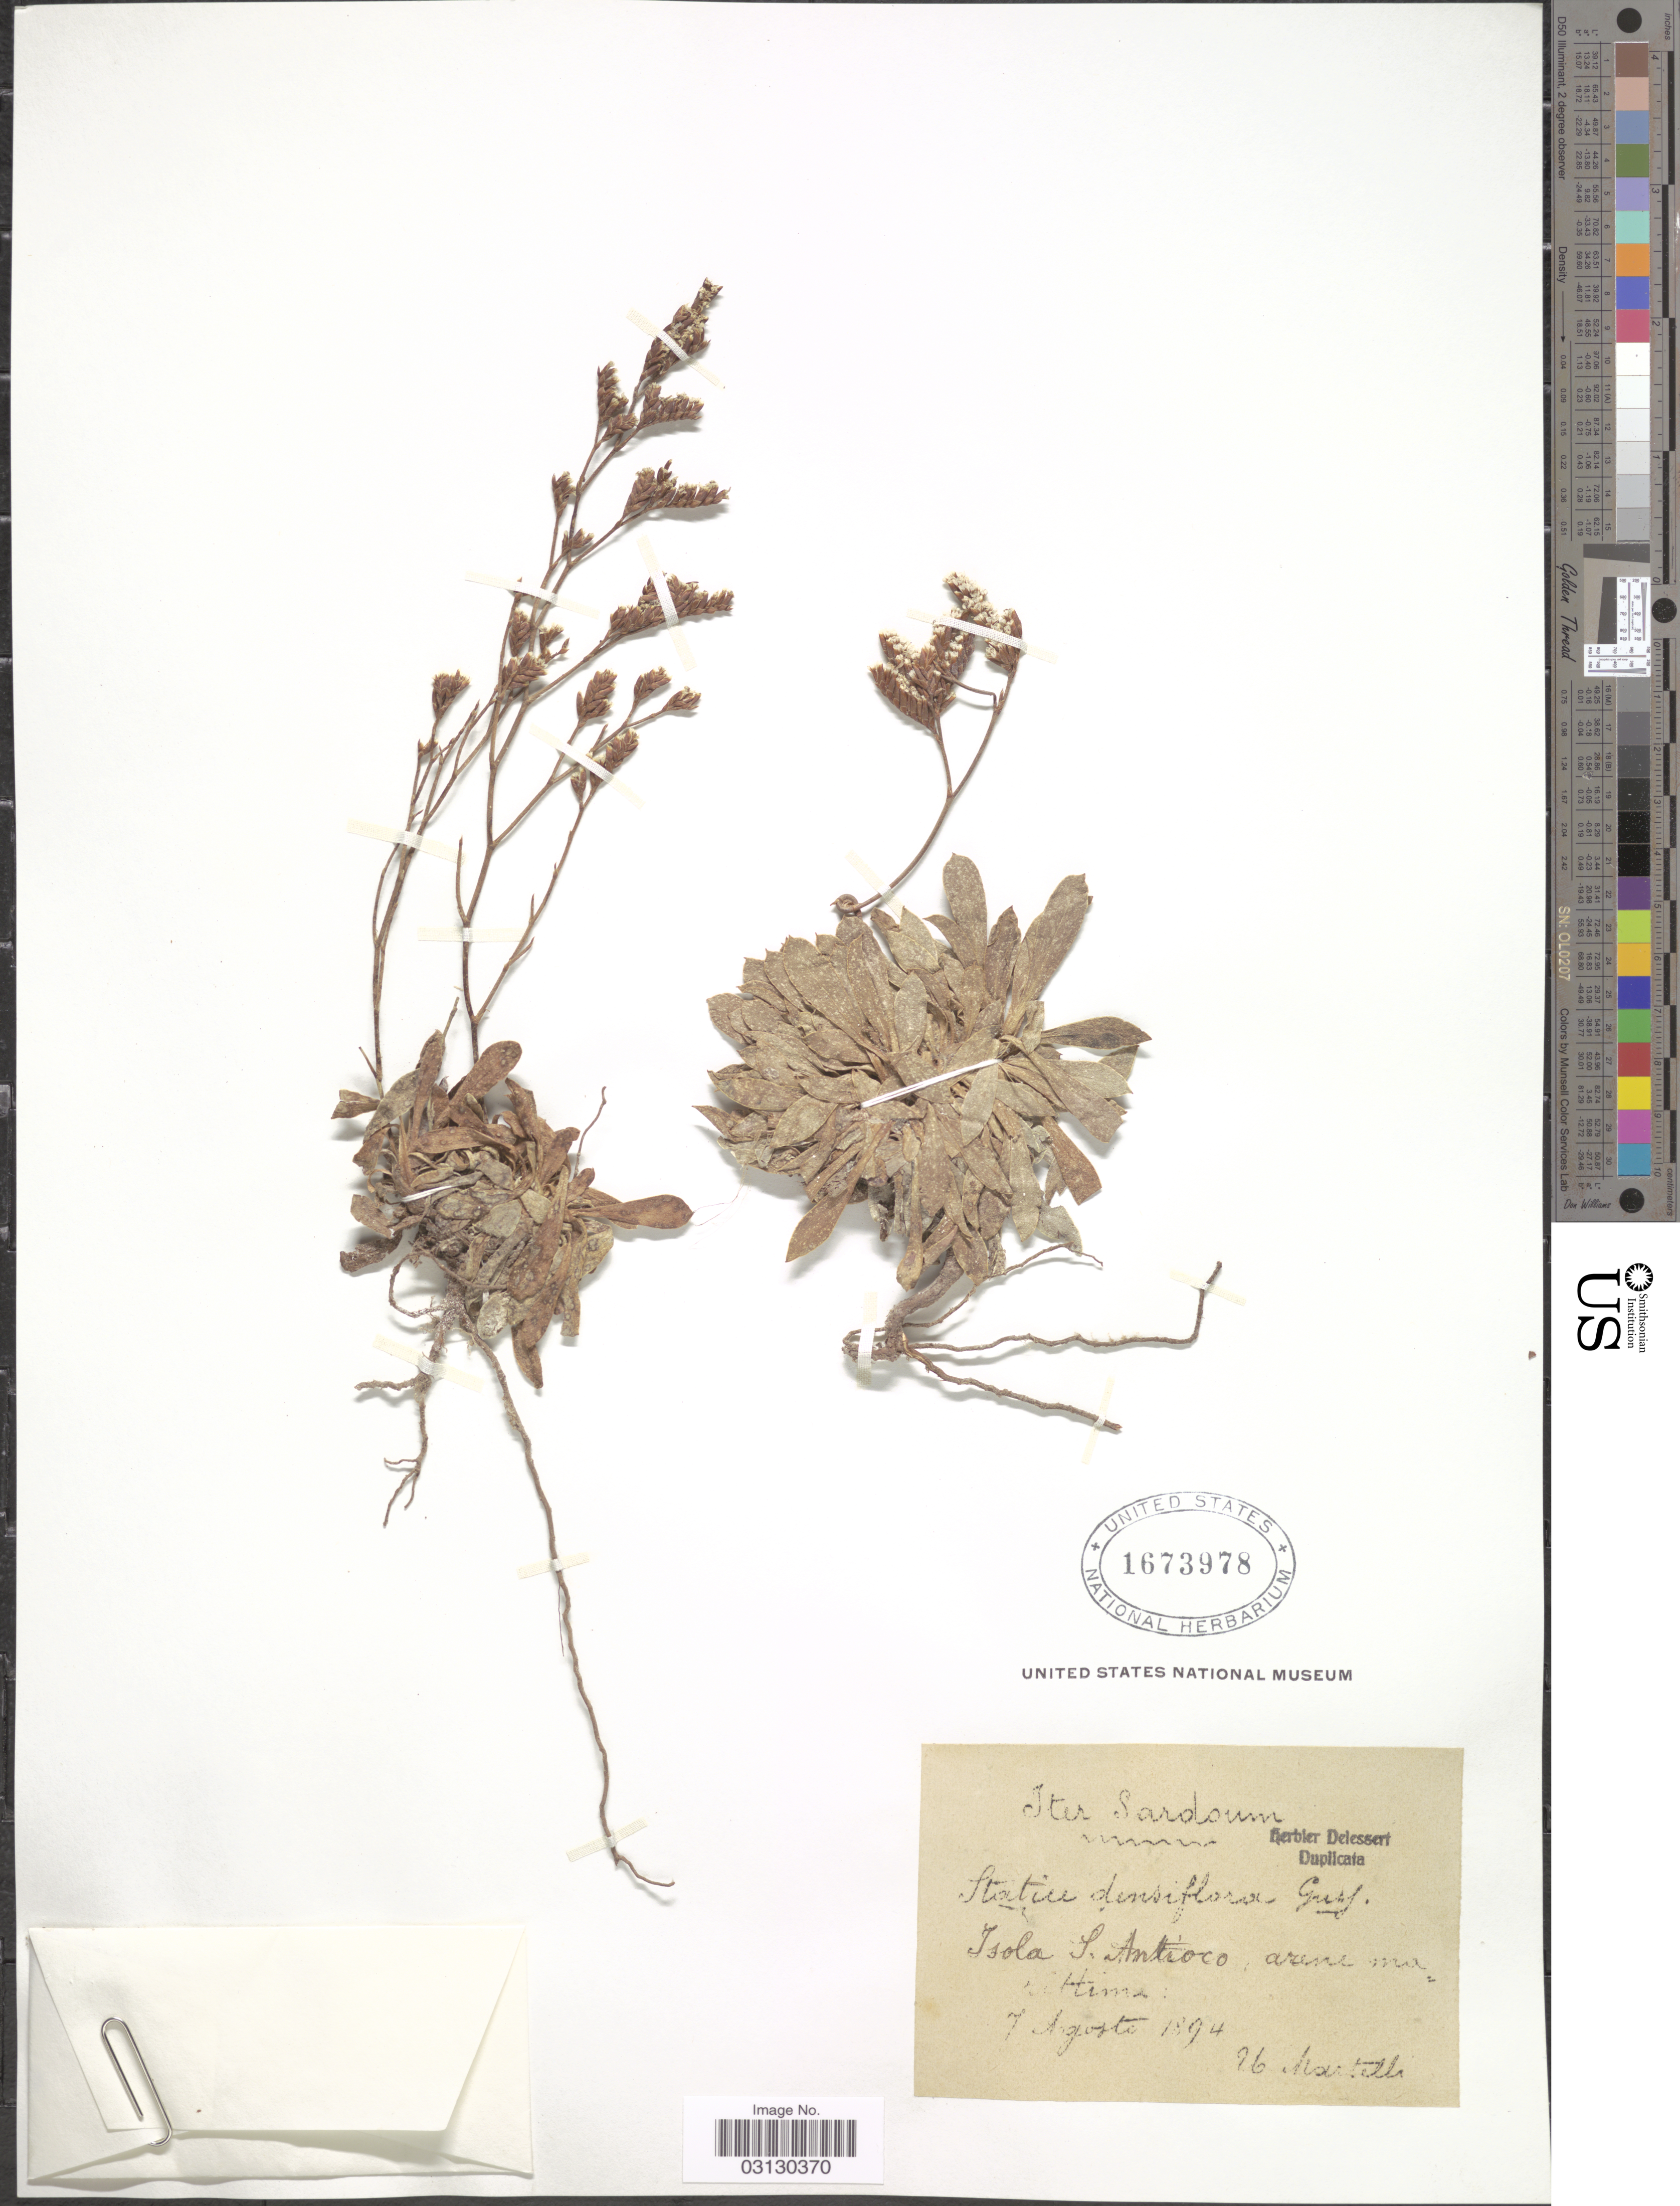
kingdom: Plantae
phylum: Tracheophyta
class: Magnoliopsida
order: Caryophyllales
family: Plumbaginaceae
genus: Limonium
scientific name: Limonium densiflorum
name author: (Gussone) Kuntze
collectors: -. Martelli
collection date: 1894-08-07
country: Italy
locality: Sardoum, Isla S. Antioco arene ma [illegible text] Hima.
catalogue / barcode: US 1673978